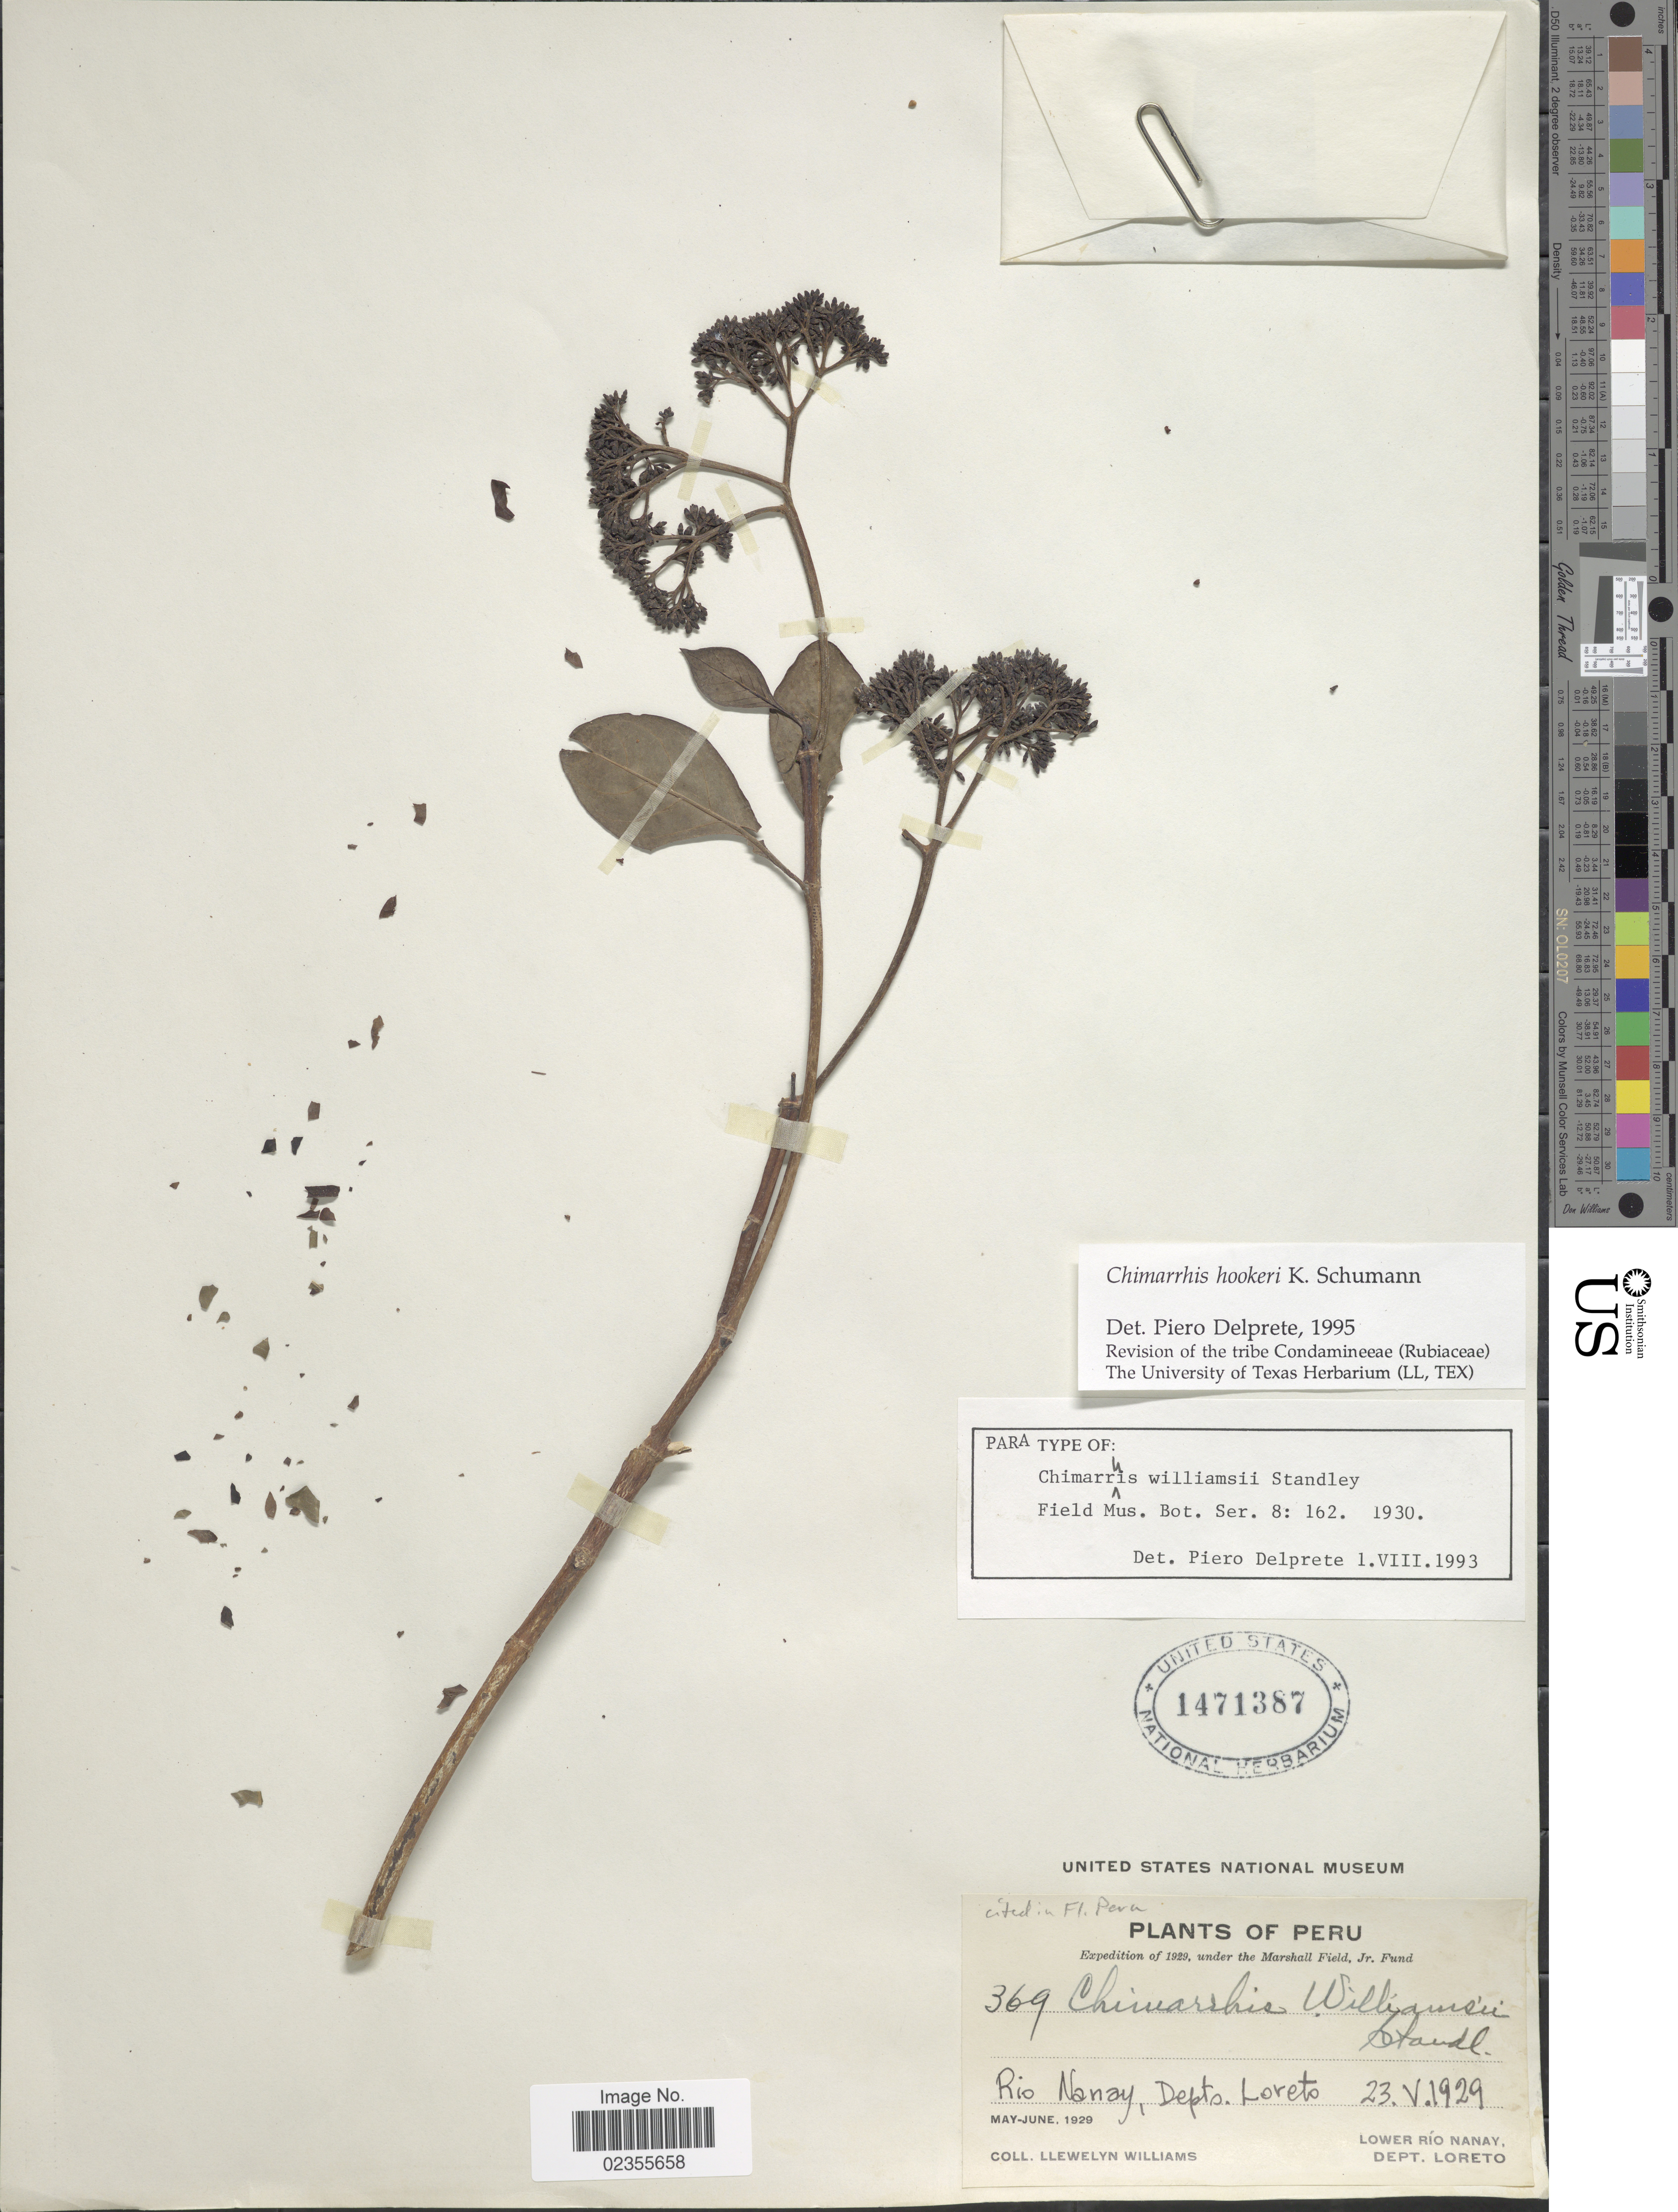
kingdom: Plantae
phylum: Tracheophyta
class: Magnoliopsida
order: Gentianales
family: Rubiaceae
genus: Chimarrhis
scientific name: Chimarrhis hookeri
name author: K. Schum.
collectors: Ll. Williams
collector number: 369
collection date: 1929-05-23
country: Peru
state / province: Loreto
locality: Rio Nanay, Lower Rio Nanay.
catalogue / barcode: US 1471387